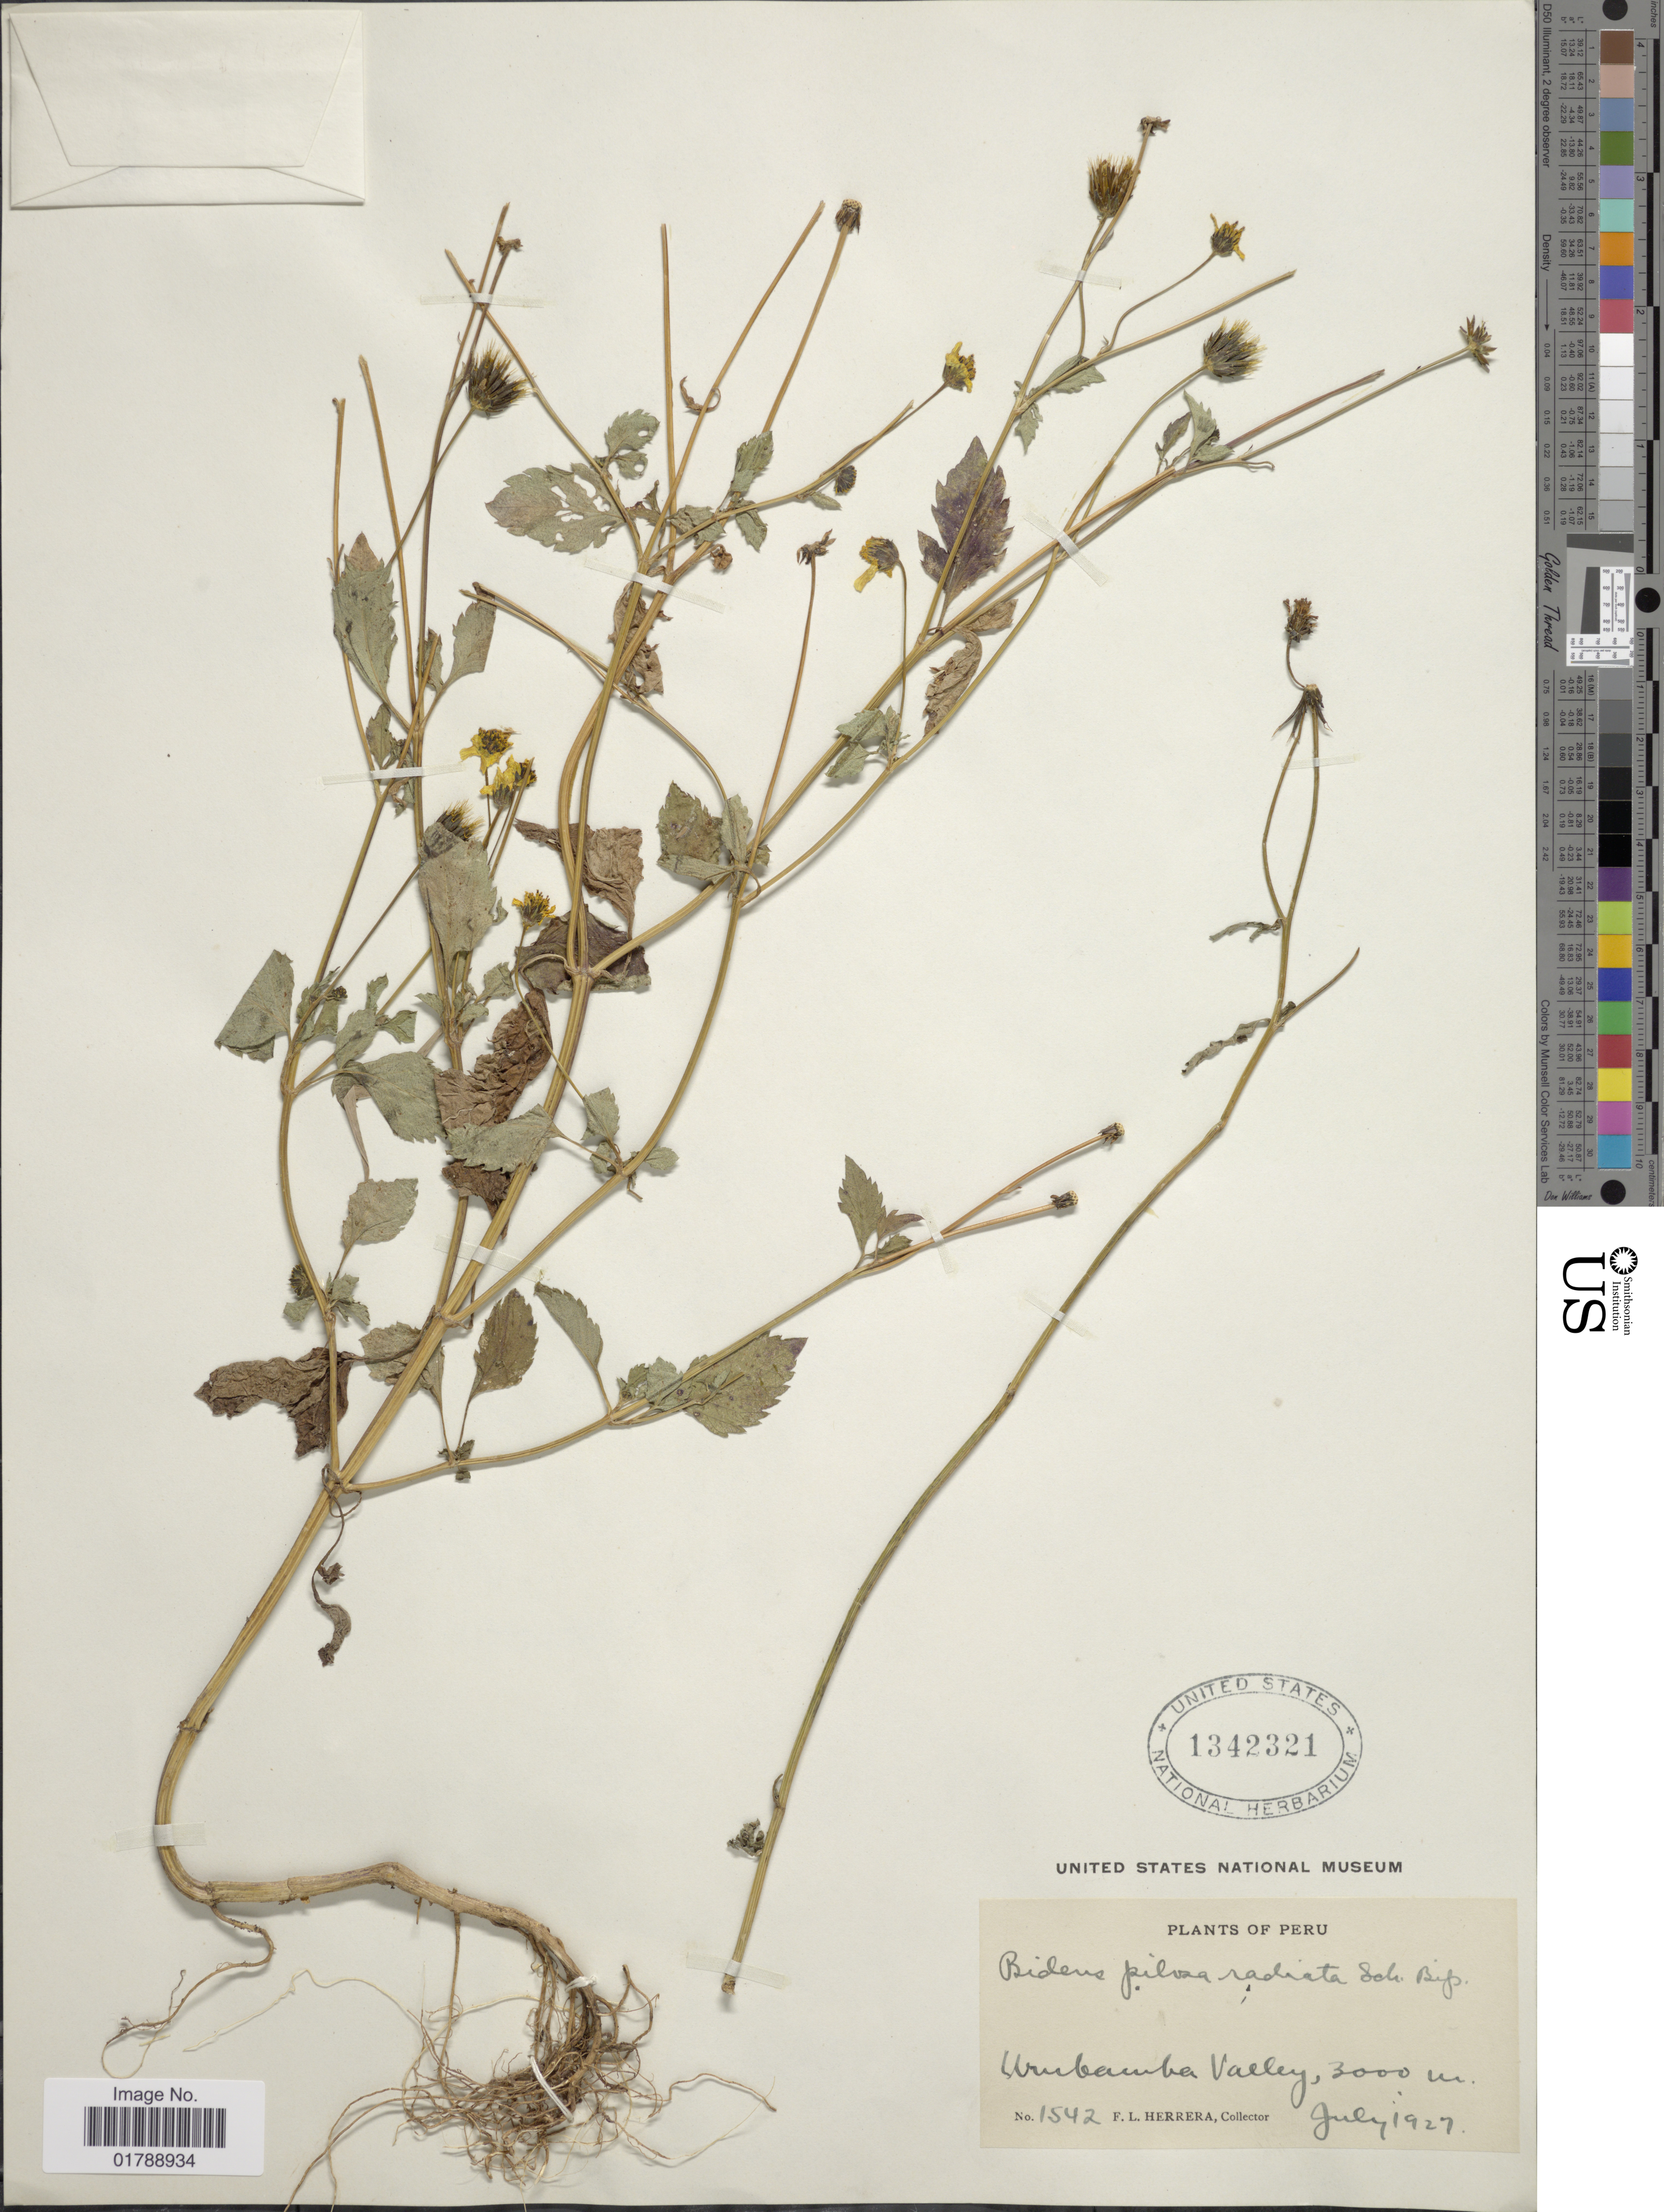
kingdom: Plantae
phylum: Tracheophyta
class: Magnoliopsida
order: Asterales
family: Asteraceae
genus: Bidens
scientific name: Bidens pilosa var. radiata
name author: (Sch. Bip.) J.A. Schmidt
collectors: F. L. Herrera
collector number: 1542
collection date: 1927-07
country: Peru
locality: Urubamba Valley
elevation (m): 3000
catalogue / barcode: US 1342321